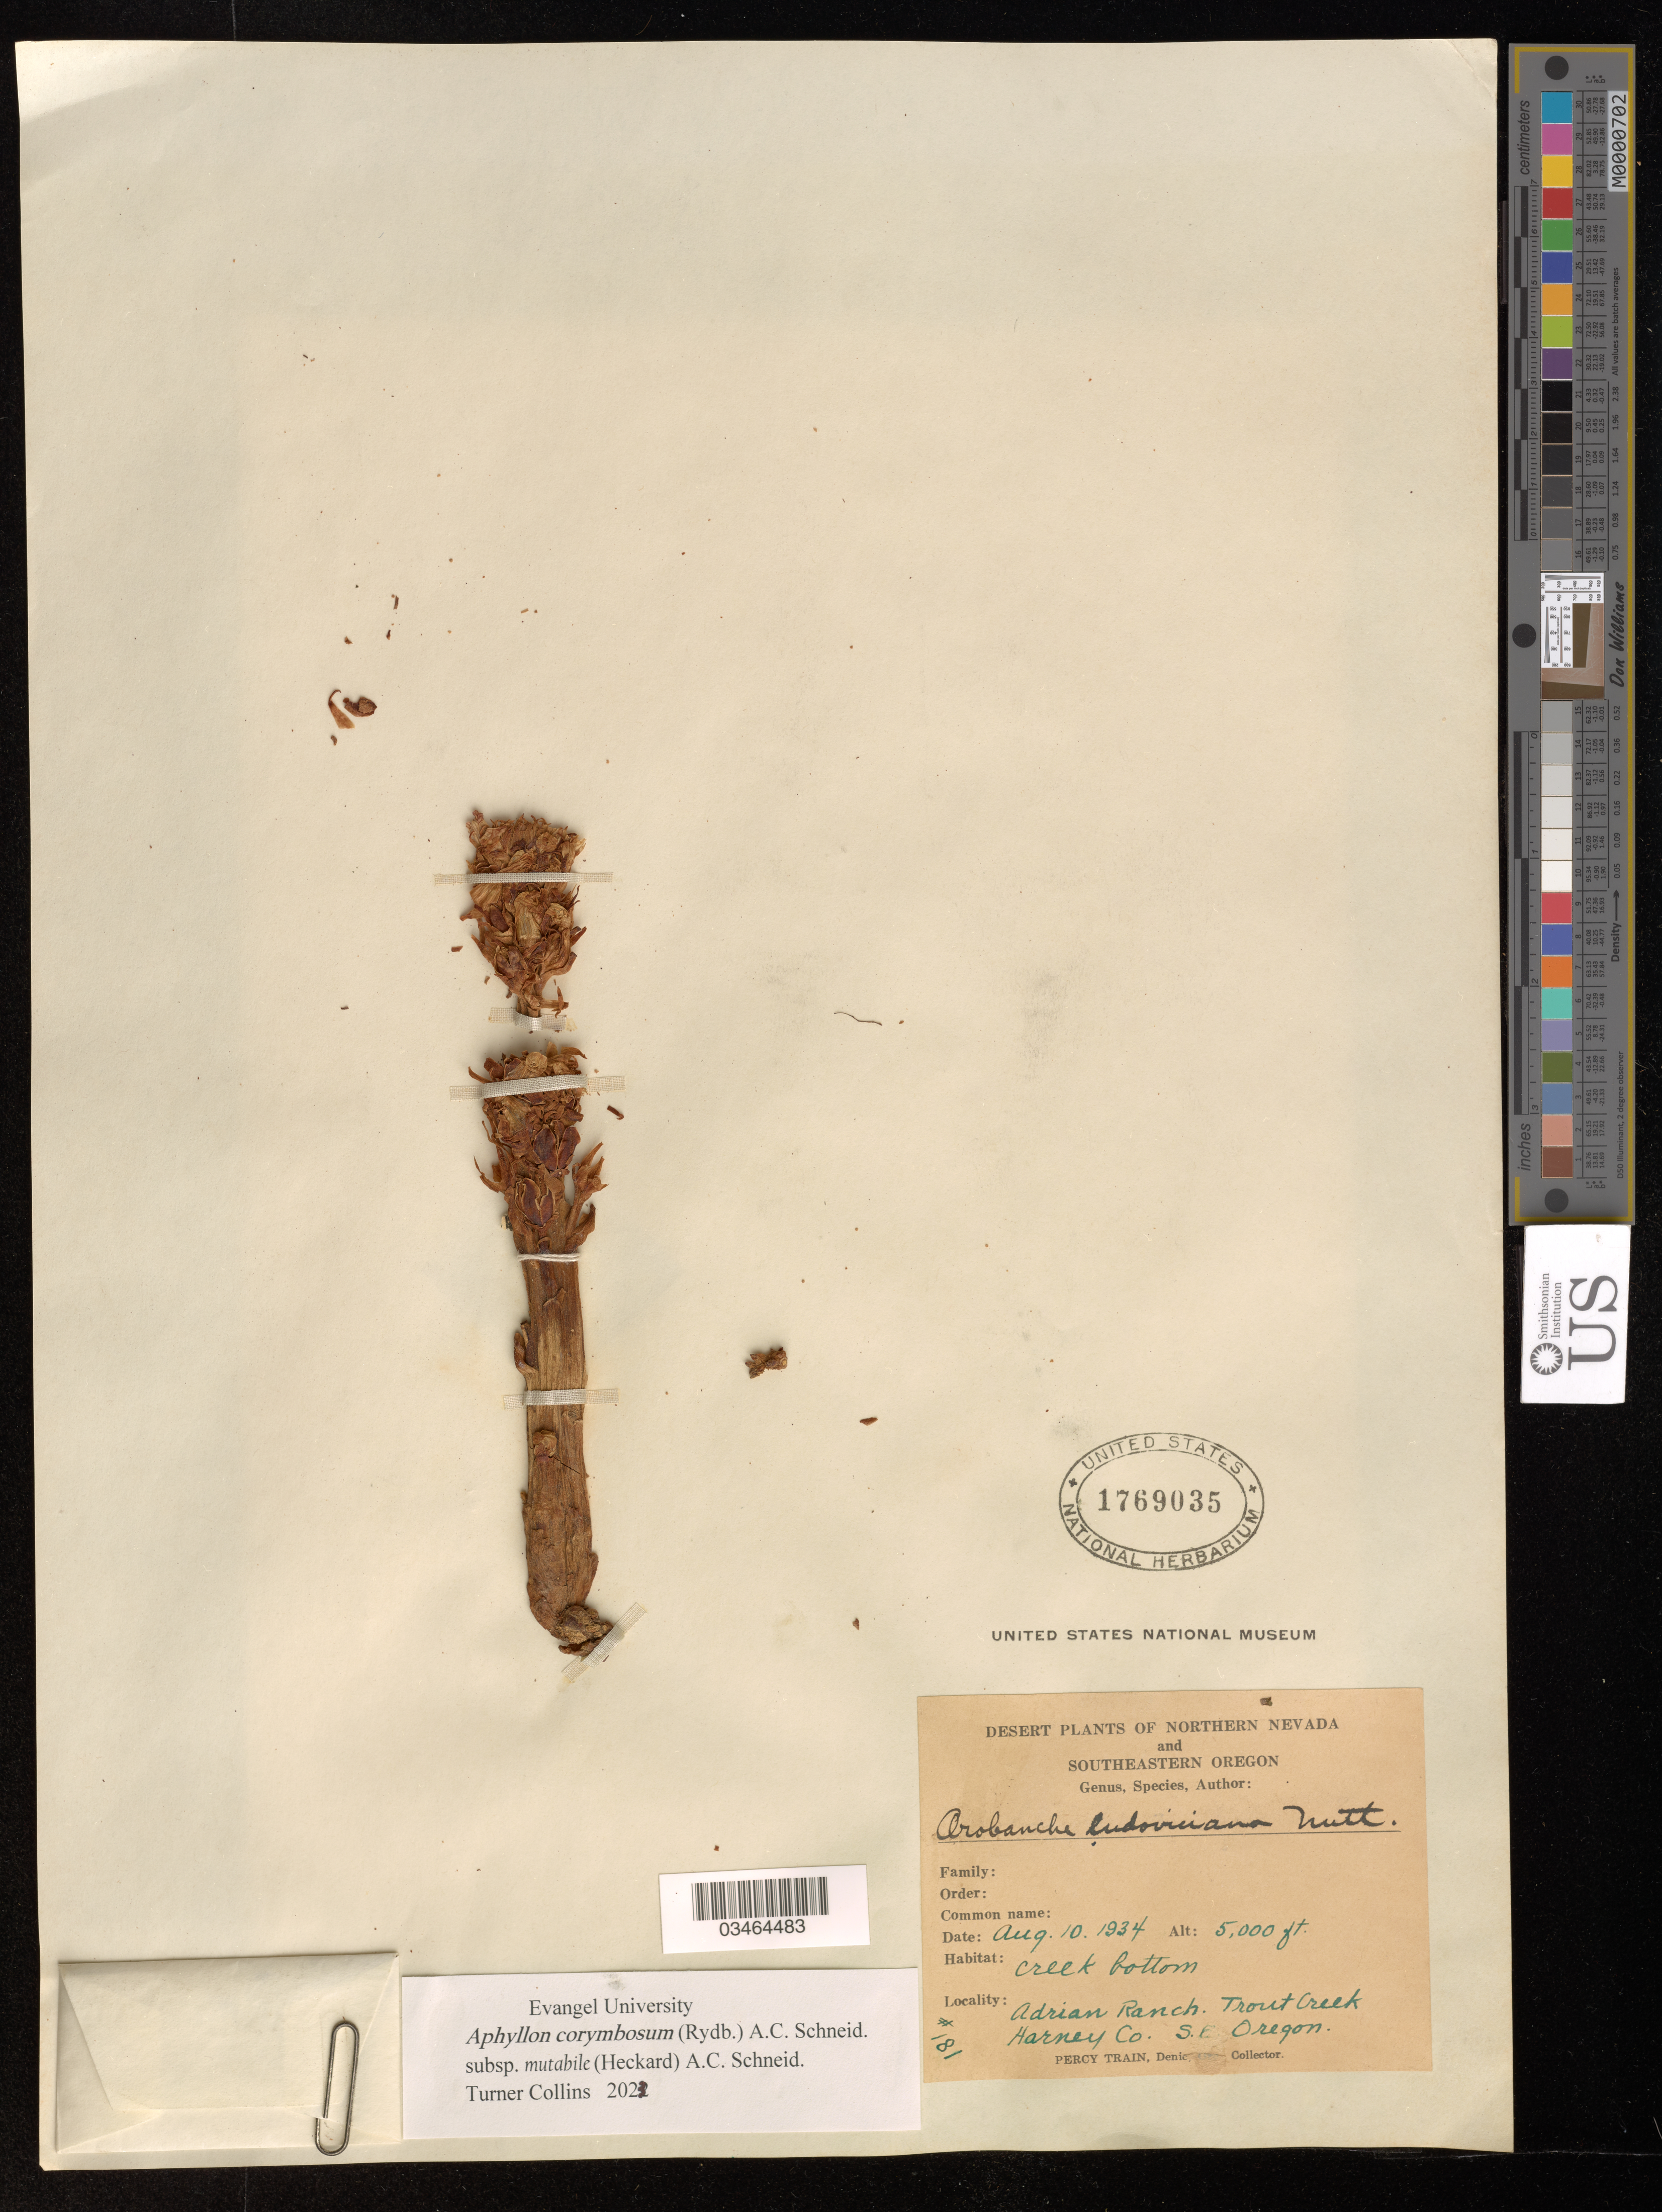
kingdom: Plantae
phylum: Tracheophyta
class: Magnoliopsida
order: Lamiales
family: Orobanchaceae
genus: Aphyllon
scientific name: Aphyllon corymbosum subsp. mutabile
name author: (Heckard) A.C. Schneid.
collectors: P. Train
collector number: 181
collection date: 1934-08-10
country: United States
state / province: Oregon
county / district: Harney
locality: Southeastern Oregon. Creek Bottom. Adrian Ranch. Trout Creek. Harney Co.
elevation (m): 1524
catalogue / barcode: US 1769035